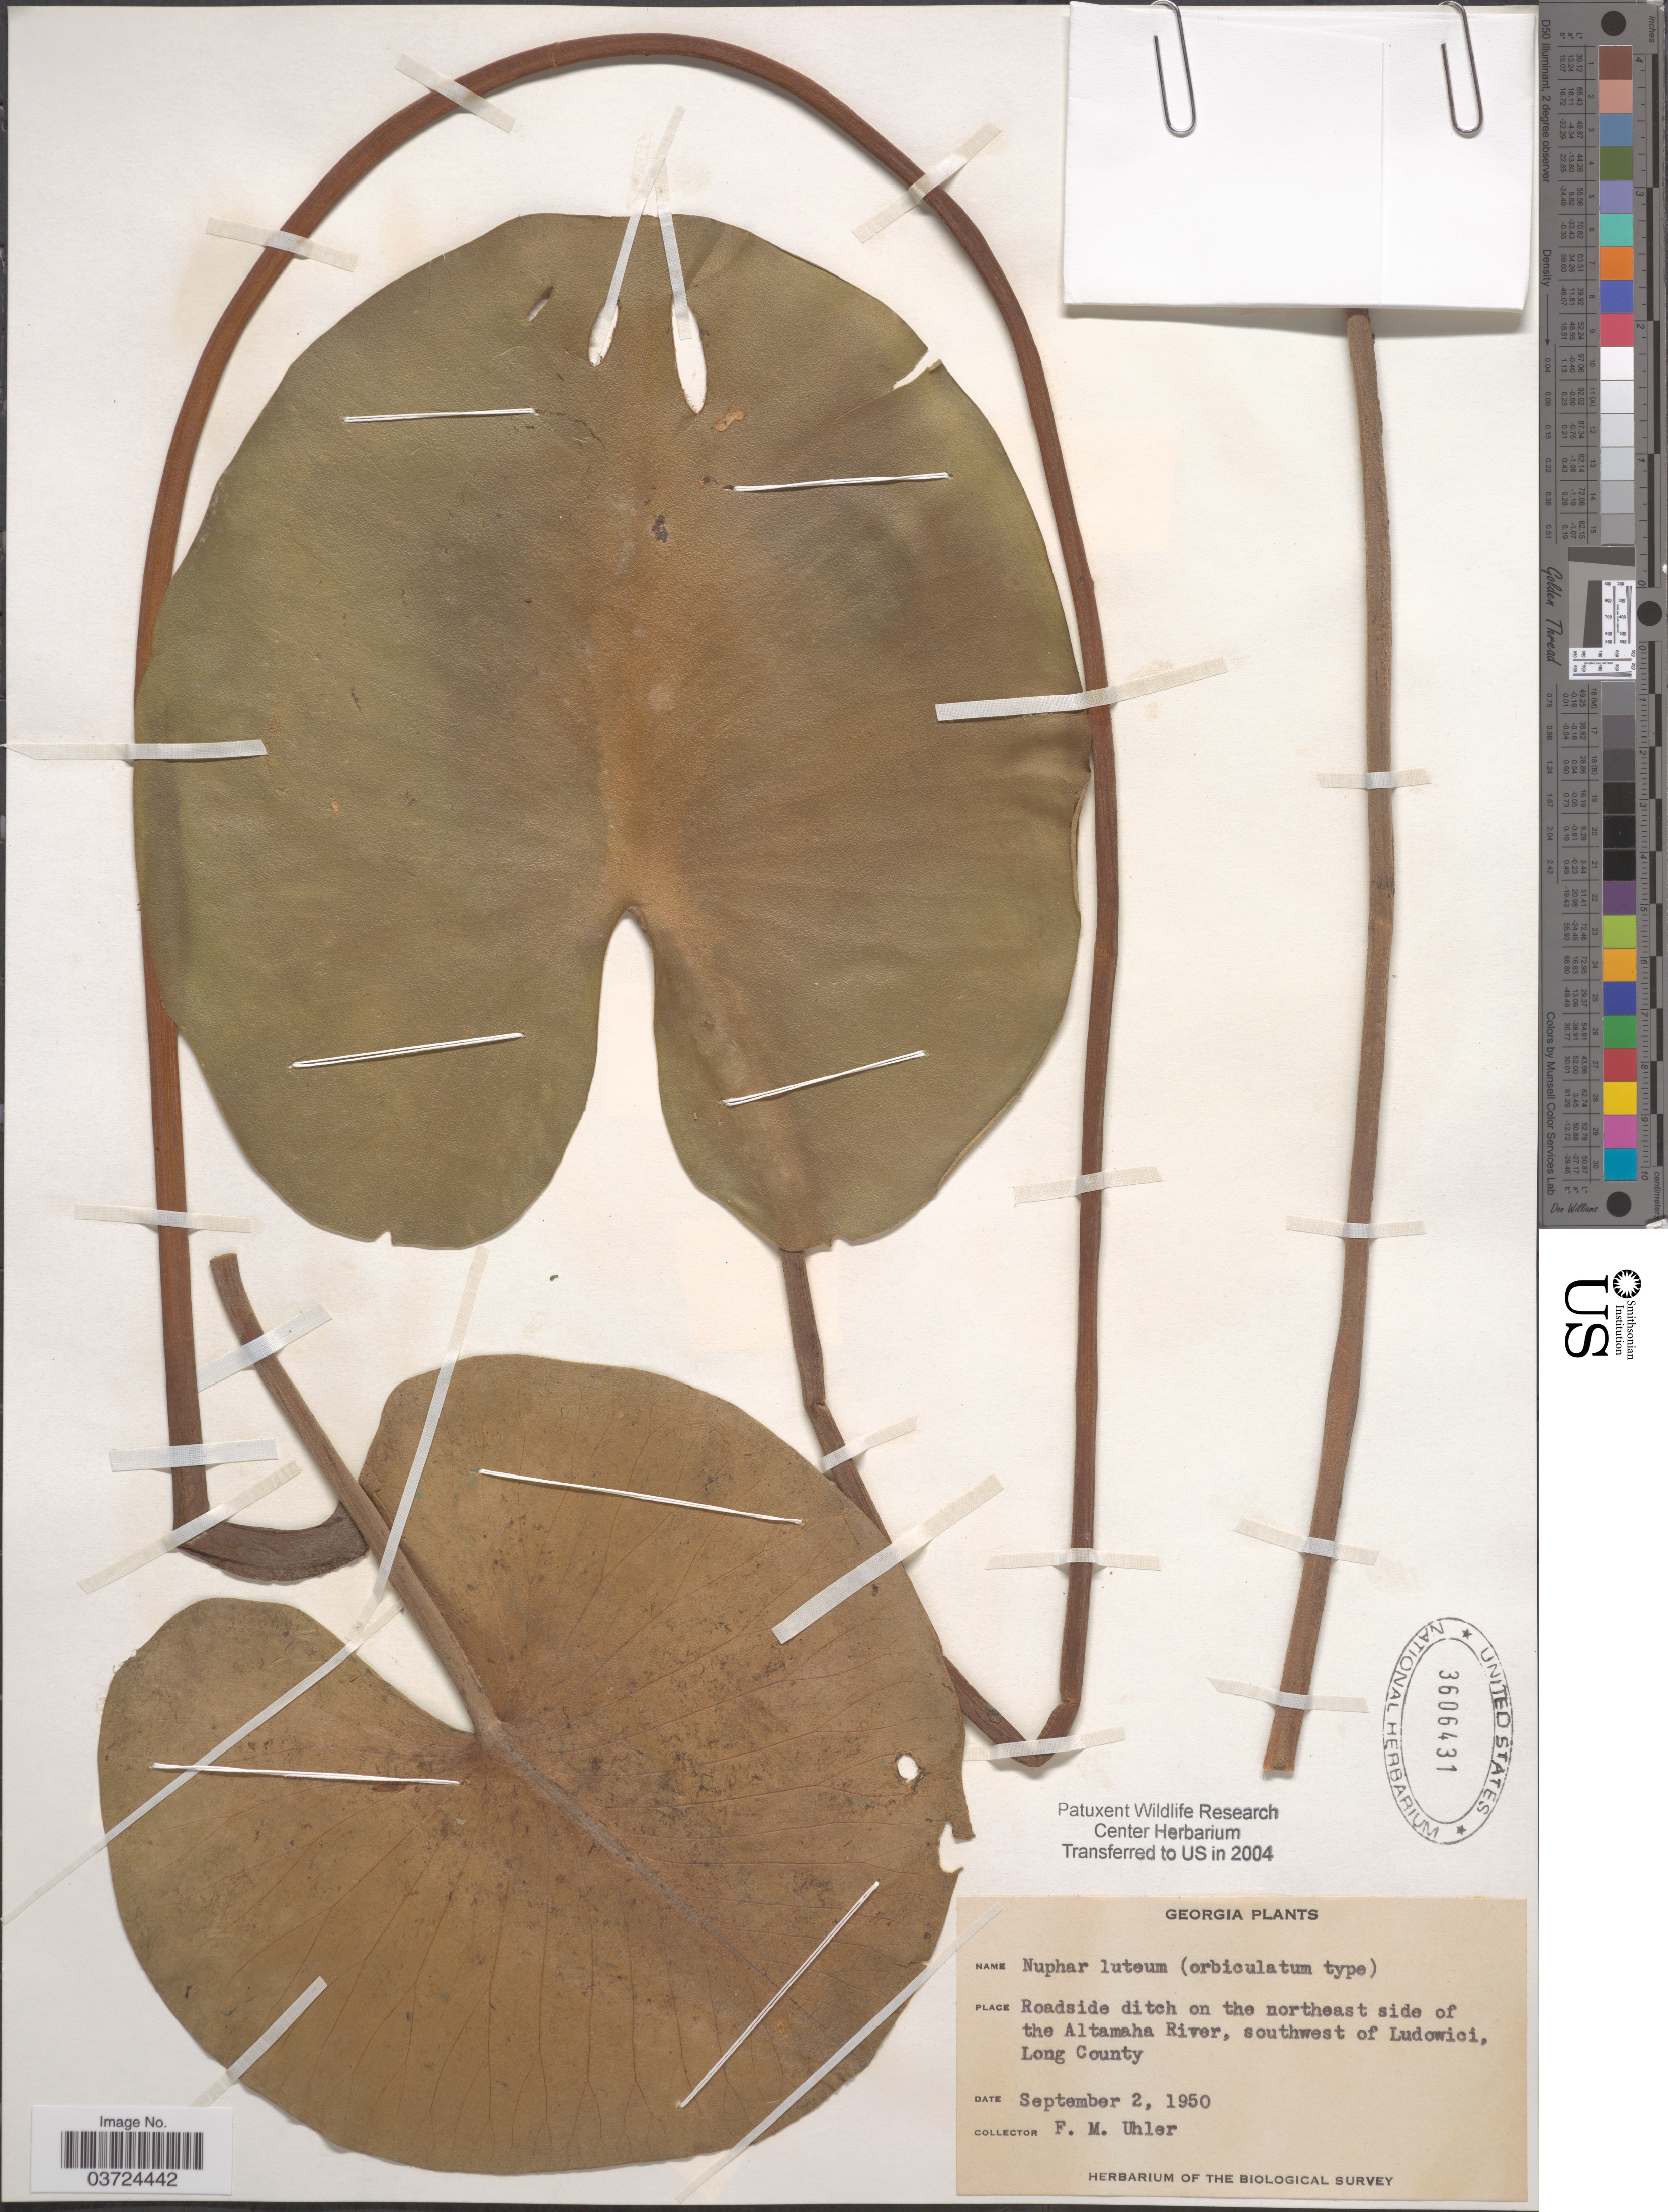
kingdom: Plantae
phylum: Tracheophyta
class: Magnoliopsida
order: Nymphaeales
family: Nymphaeaceae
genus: Nuphar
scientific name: Nuphar lutea subsp. orbiculata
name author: (Small) E.O. Beal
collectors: F. M. Uhler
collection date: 1950-09-02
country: United States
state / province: Georgia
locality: Roadside ditch on the northeast side of the Altamaha River, southwest of Ludowici, Long County.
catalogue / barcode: US 3606431